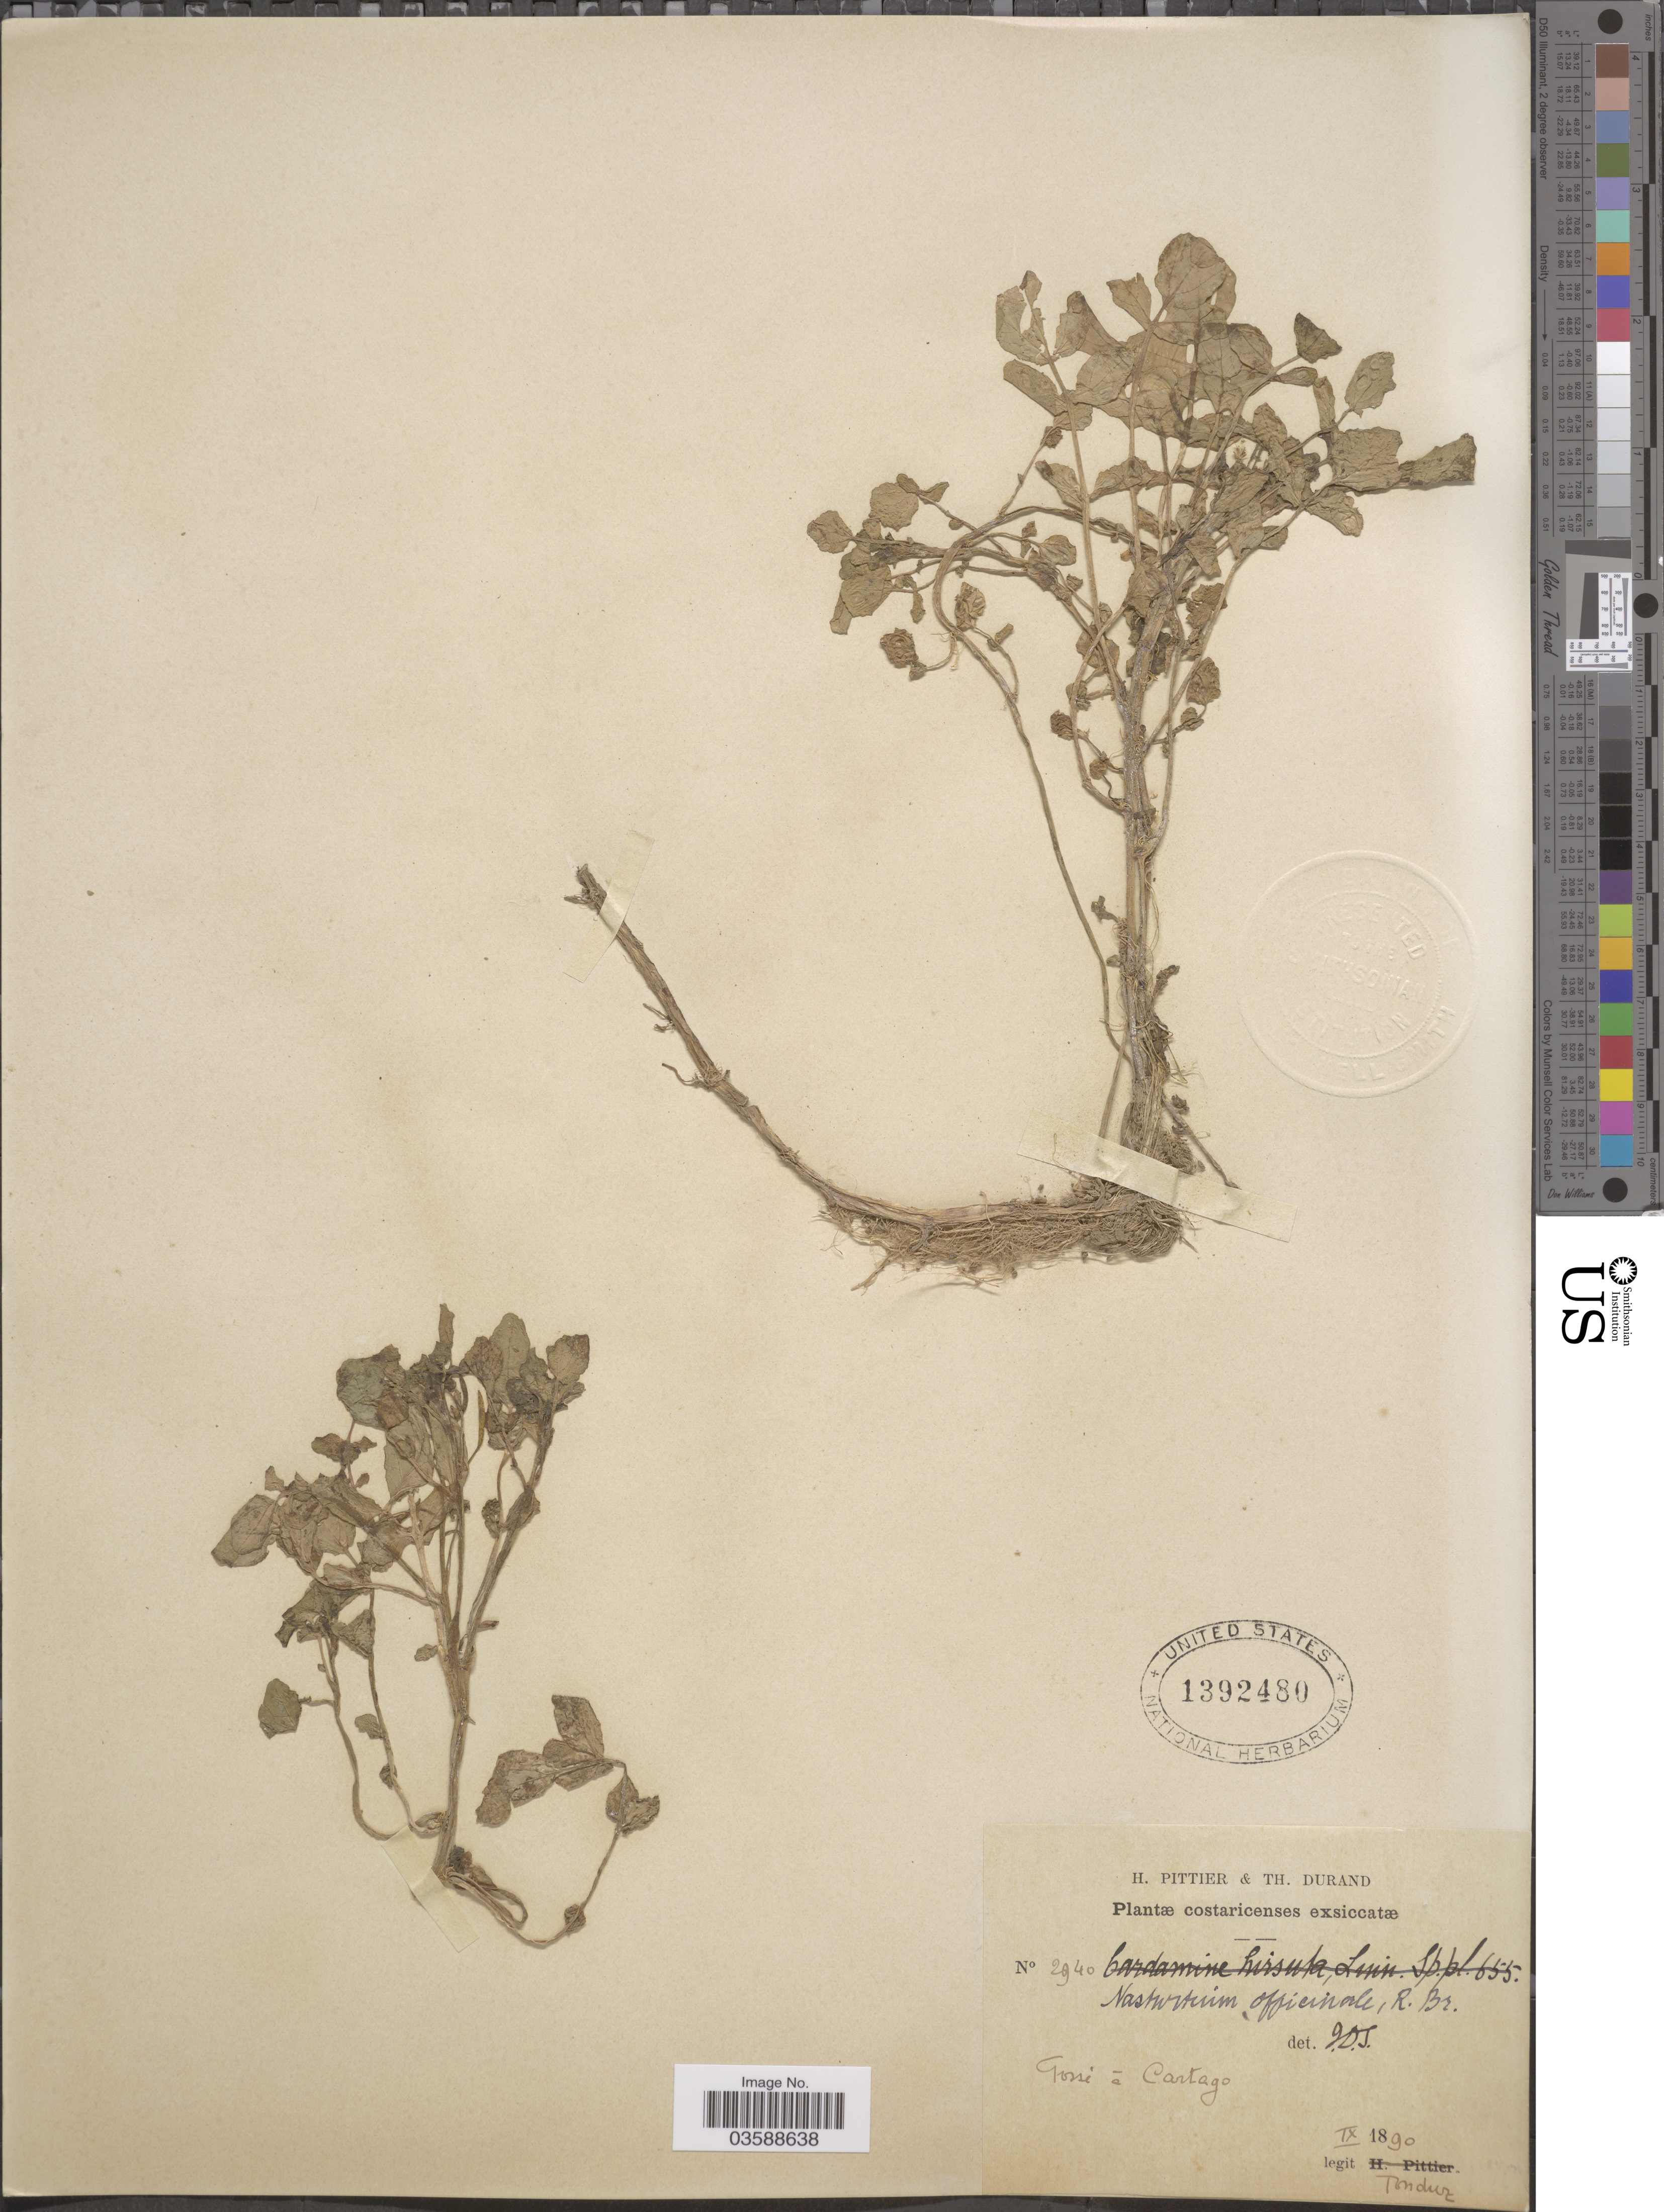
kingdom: Plantae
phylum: Tracheophyta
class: Magnoliopsida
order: Brassicales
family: Brassicaceae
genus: Nasturtium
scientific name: Nasturtium officinale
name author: R. Br.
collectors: Tonduz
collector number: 2940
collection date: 1890-09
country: Costa Rica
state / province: Cartago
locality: Tossè á Cartago.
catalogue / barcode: US 1392480